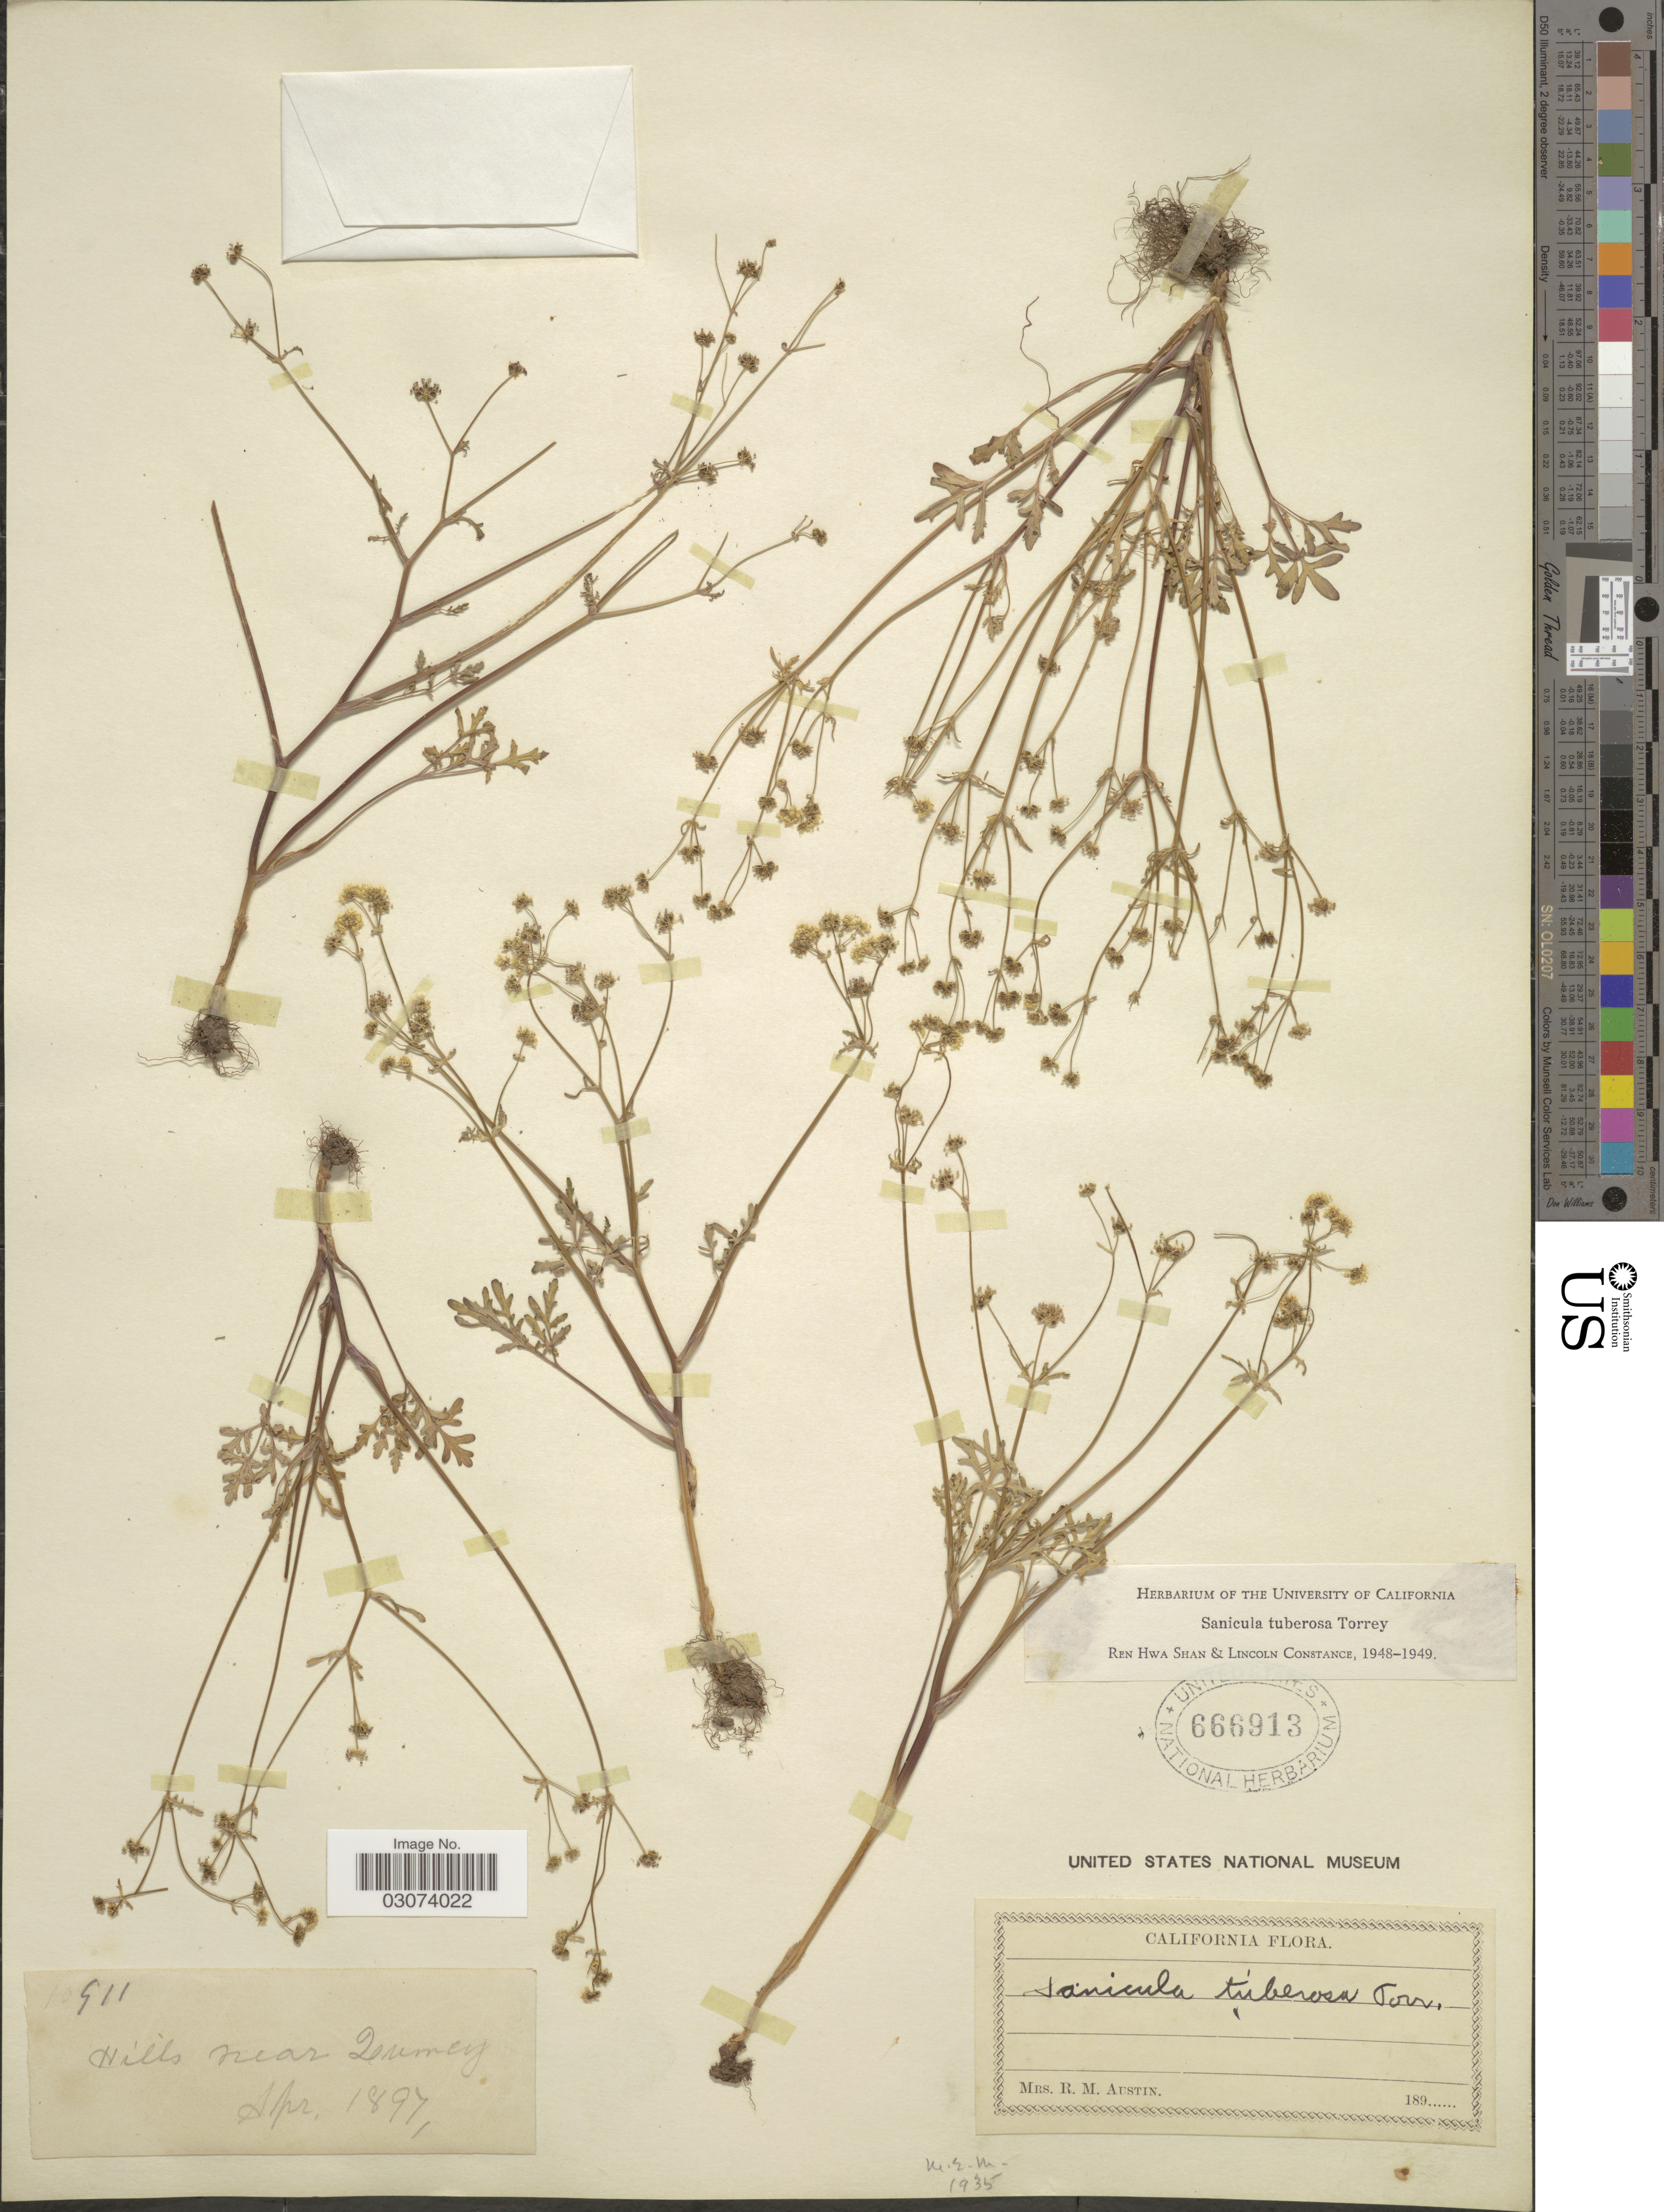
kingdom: Plantae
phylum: Tracheophyta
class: Magnoliopsida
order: Apiales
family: Apiaceae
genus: Sanicula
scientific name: Sanicula tuberosa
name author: Torr.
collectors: R. Austin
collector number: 911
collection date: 1897-04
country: United States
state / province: California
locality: Hills near Quincy.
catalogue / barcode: US 666913